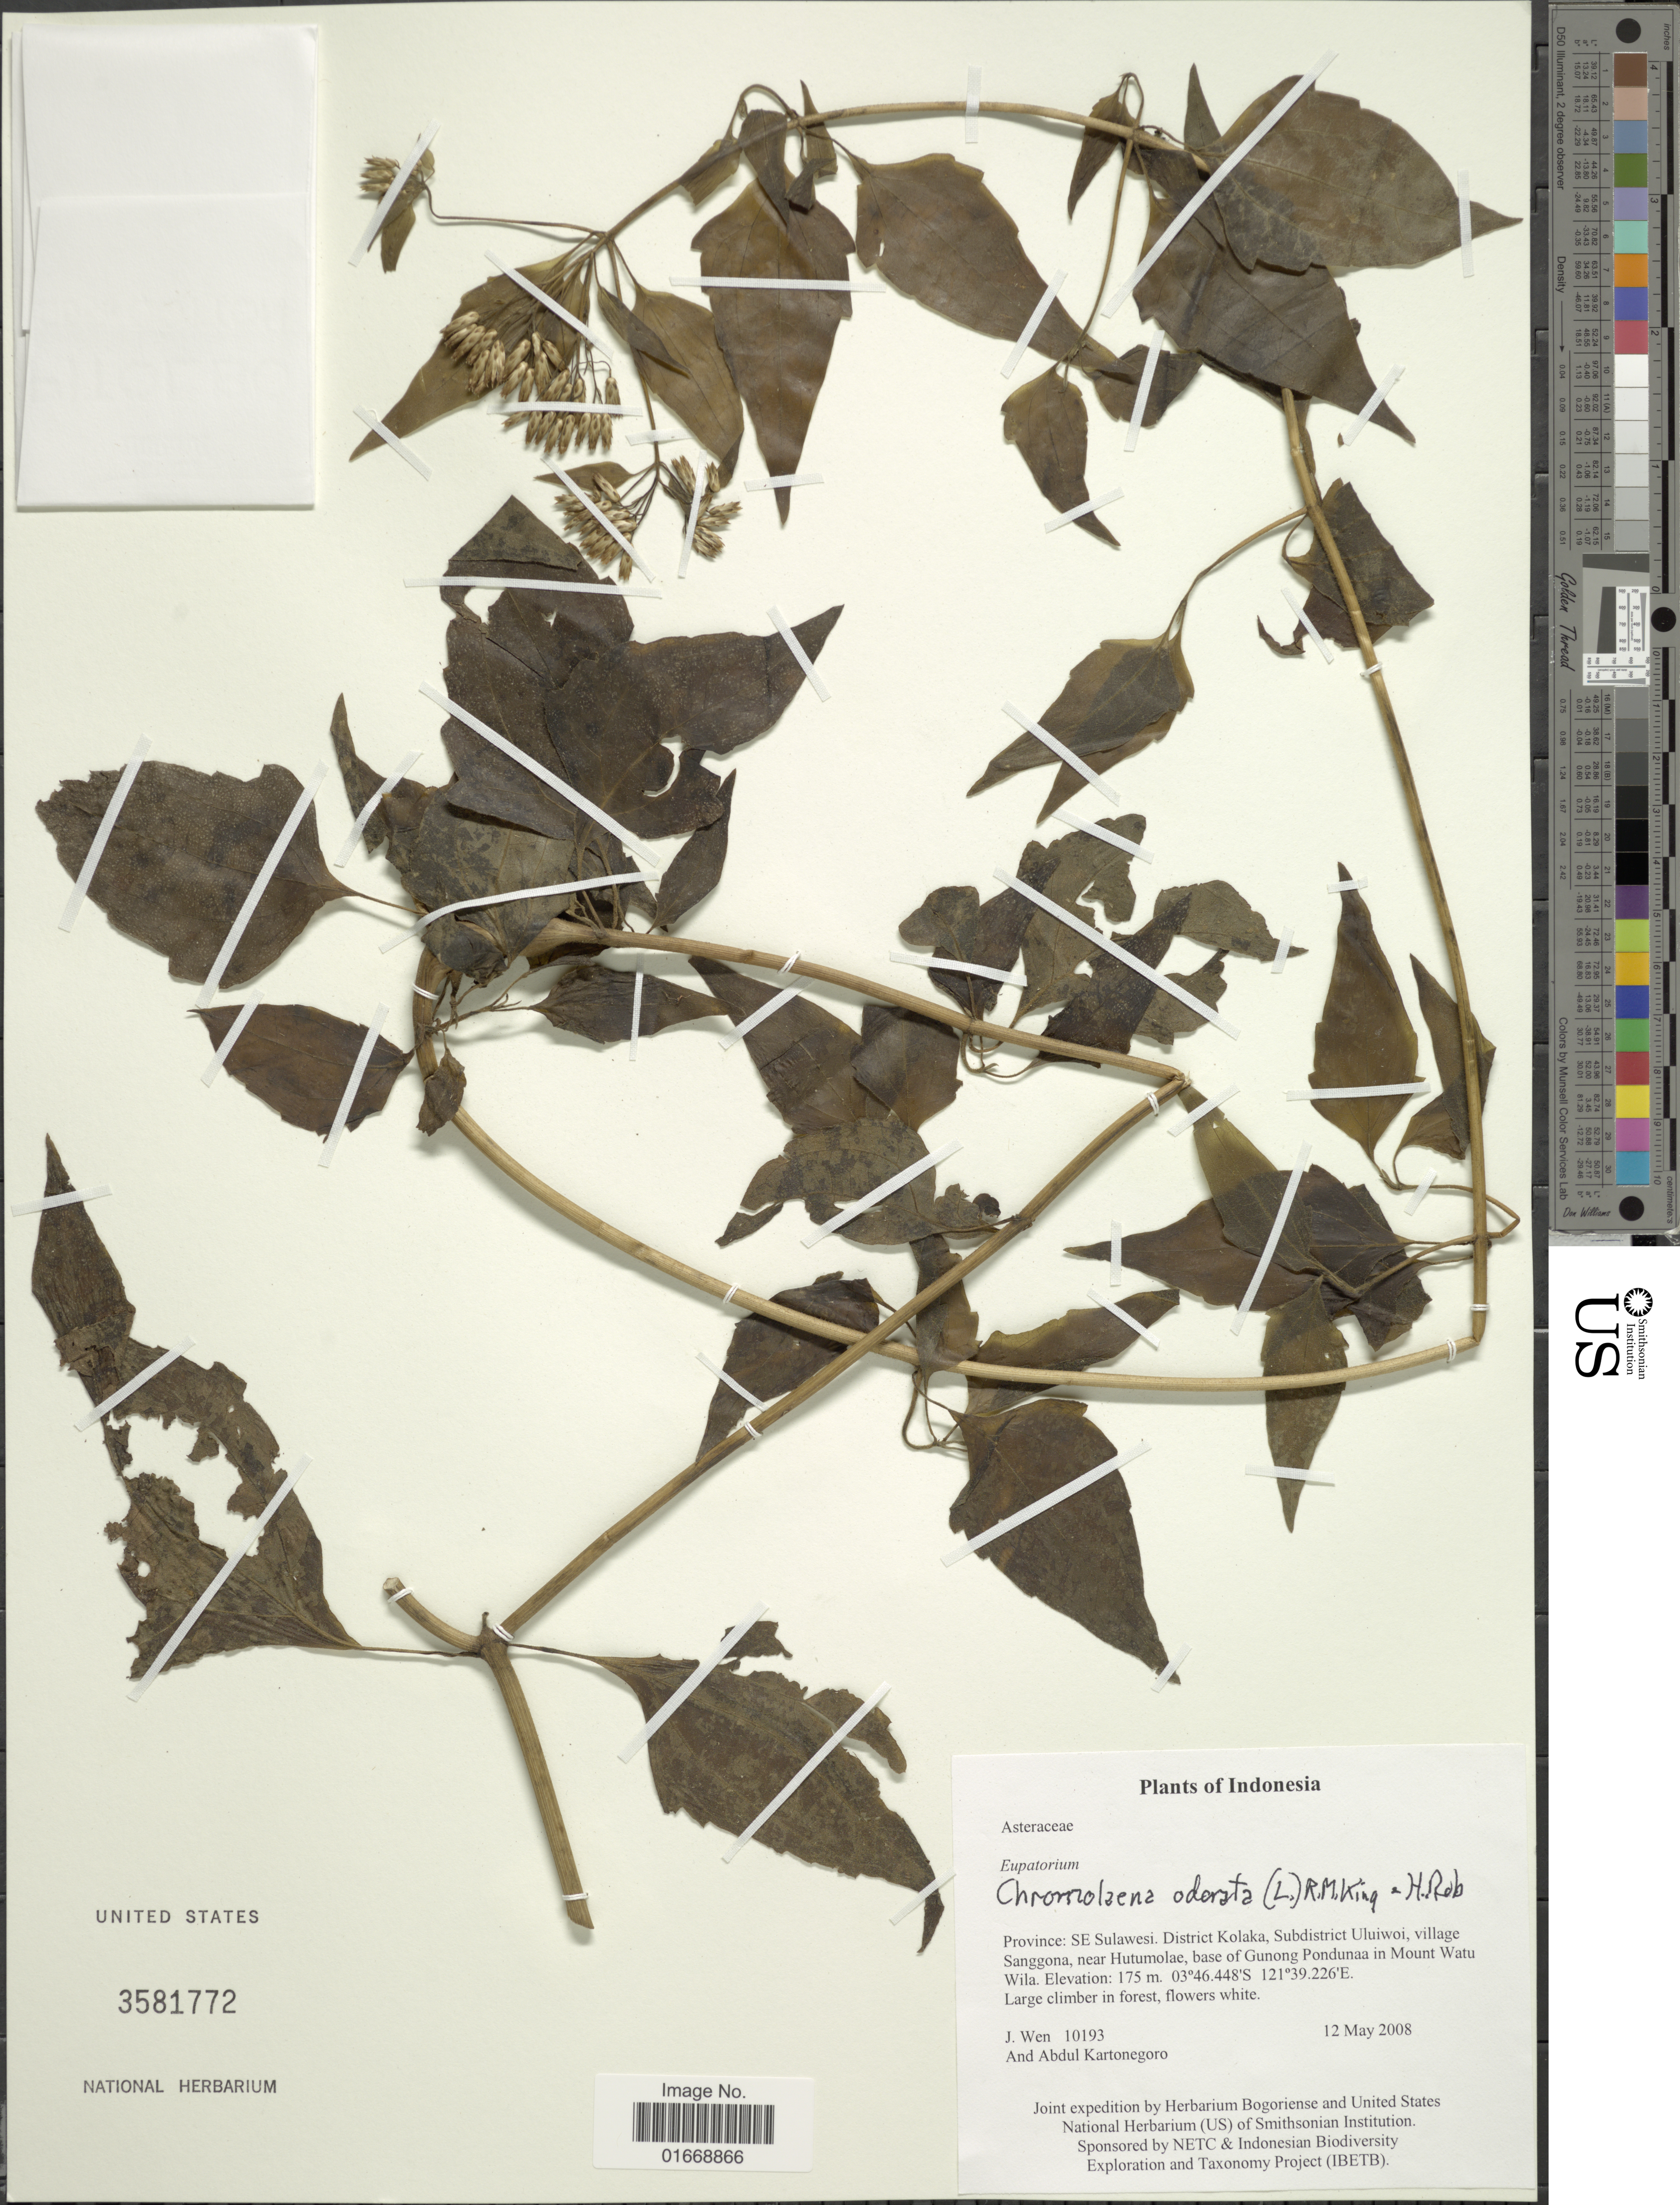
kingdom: Plantae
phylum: Tracheophyta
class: Magnoliopsida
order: Asterales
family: Asteraceae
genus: Chromolaena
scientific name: Chromolaena odorata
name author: (L.) R.M. King & H. Rob.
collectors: J. Wen & A. Kartonegoro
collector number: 10193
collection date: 2008-05-12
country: Indonesia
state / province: Sulawesi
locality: Province SE Sulawesi, District Kolaka, Subdistrict Uluiwoi, village Sanggona, near Hutumolae, base of Gunong Pondunaa in Mount Watu Wila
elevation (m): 175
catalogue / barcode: US 3581772